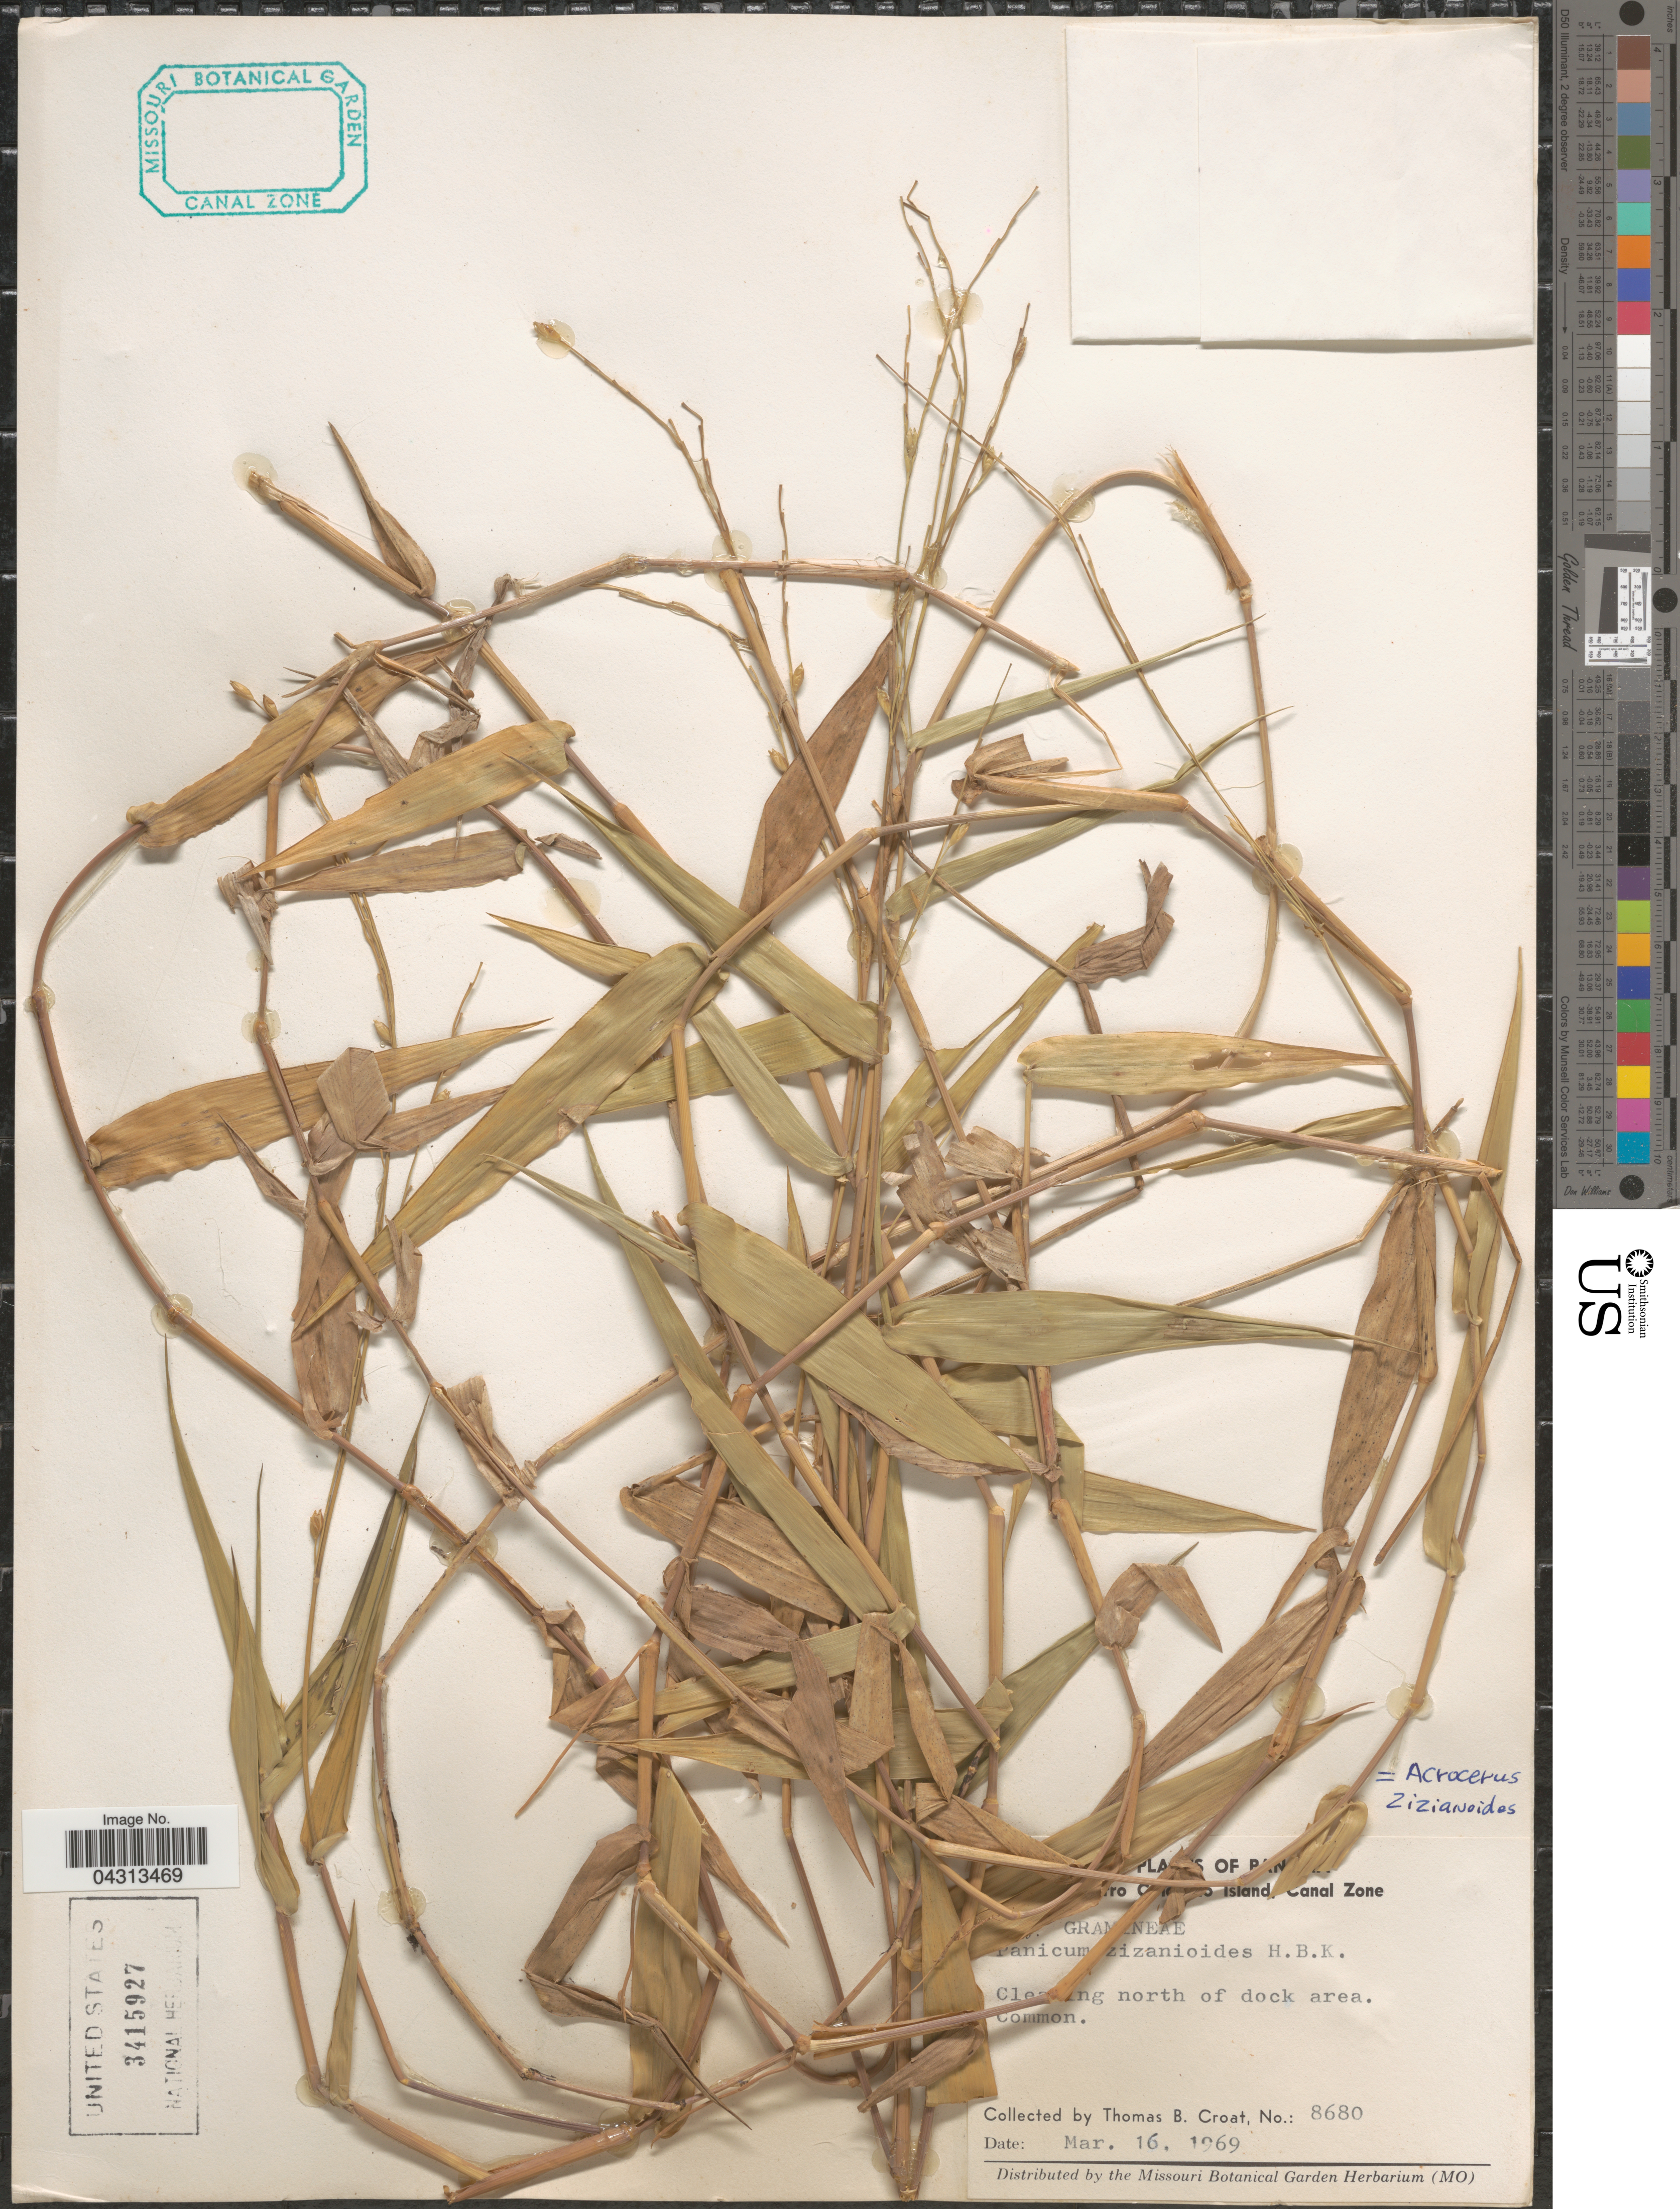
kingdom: Plantae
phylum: Tracheophyta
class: Liliopsida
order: Poales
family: Poaceae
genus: Acroceras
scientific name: Acroceras zizanioides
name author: (Kunth) Dandy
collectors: T. B. Croat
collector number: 8680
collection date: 1969-03-16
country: Panama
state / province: Colón / Panamá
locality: [illegible text]ro C[illegible text]o Island, Canal Zone. Cle[illegible text]ing north of dock area. Common.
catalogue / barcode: US 3415927